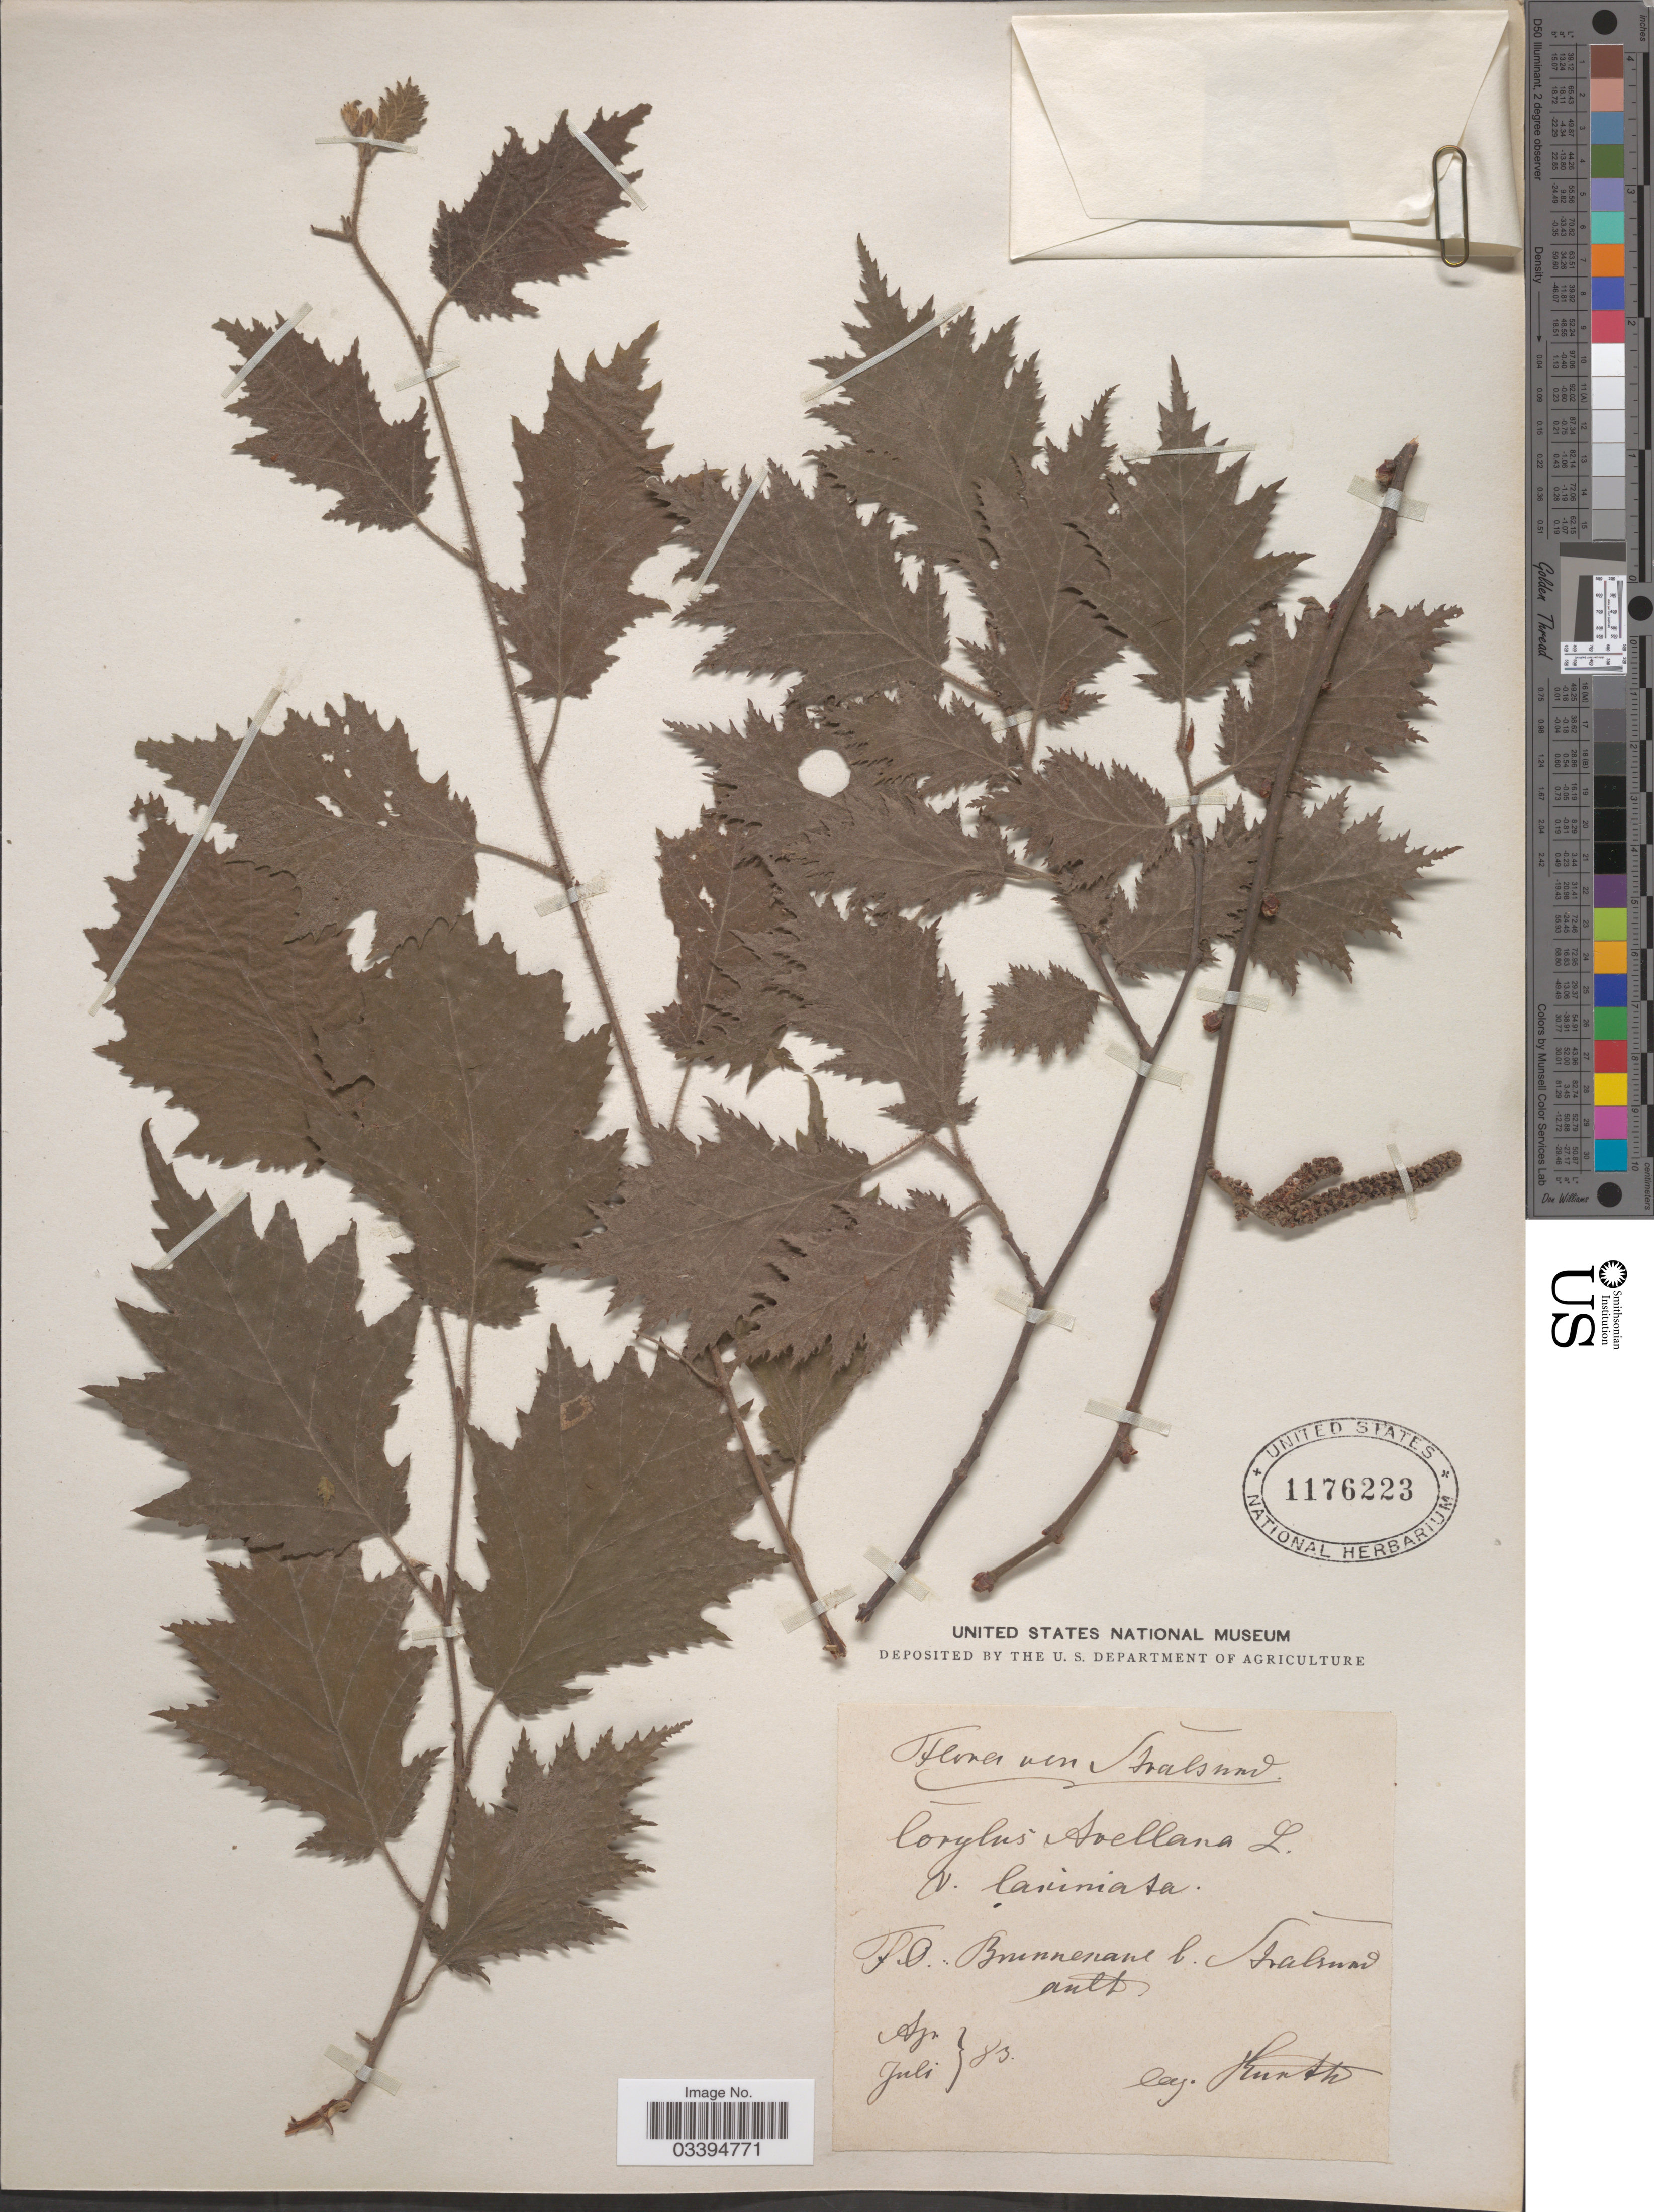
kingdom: Plantae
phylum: Tracheophyta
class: Magnoliopsida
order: Fagales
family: Betulaceae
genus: Corylus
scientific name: Corylus avellana f. laciniata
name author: Petz. & G. Kirchn.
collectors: C. S. Kunth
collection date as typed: Transcribed d/m/y: /4/83 to /7/83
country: Germany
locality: Stralsund. F.O.: Brunnenant b. Stralsund cult.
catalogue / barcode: US 1176223